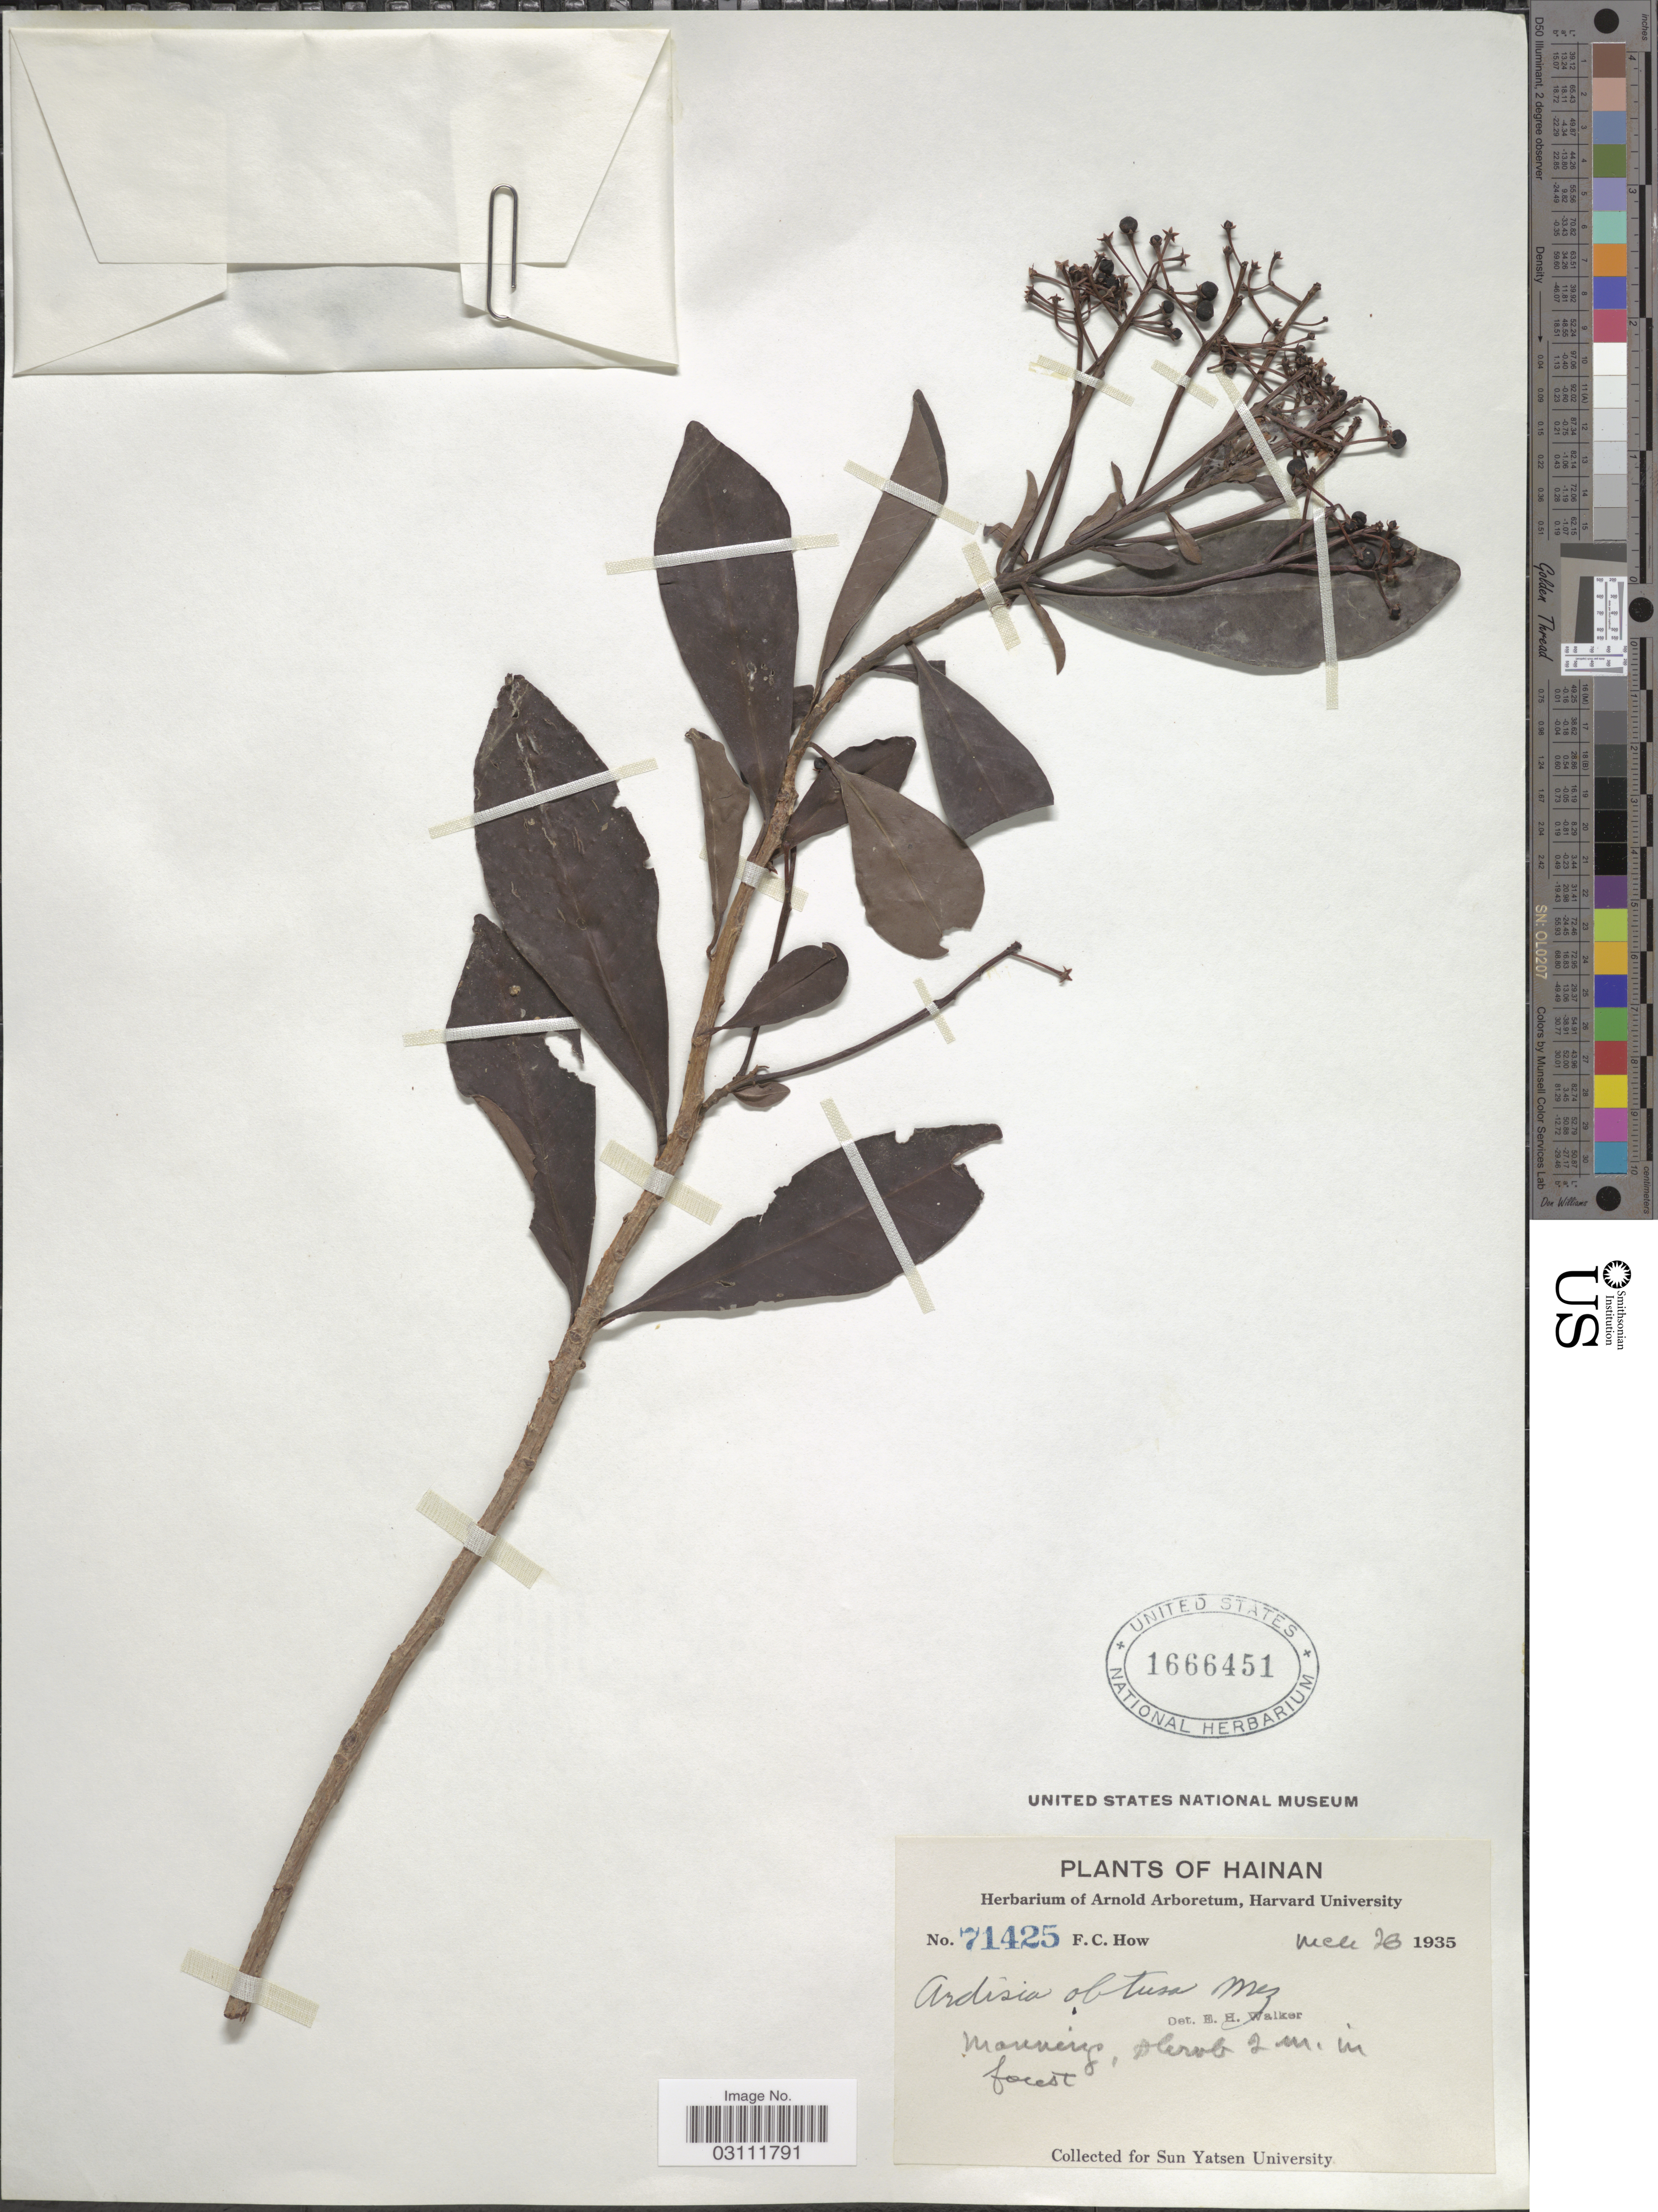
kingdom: Plantae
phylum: Tracheophyta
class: Magnoliopsida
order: Ericales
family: Primulaceae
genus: Ardisia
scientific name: Ardisia obtusa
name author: Mez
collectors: F. C. How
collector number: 71425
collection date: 1935-03-26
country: China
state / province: Hainan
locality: Manning.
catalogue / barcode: US 1666451